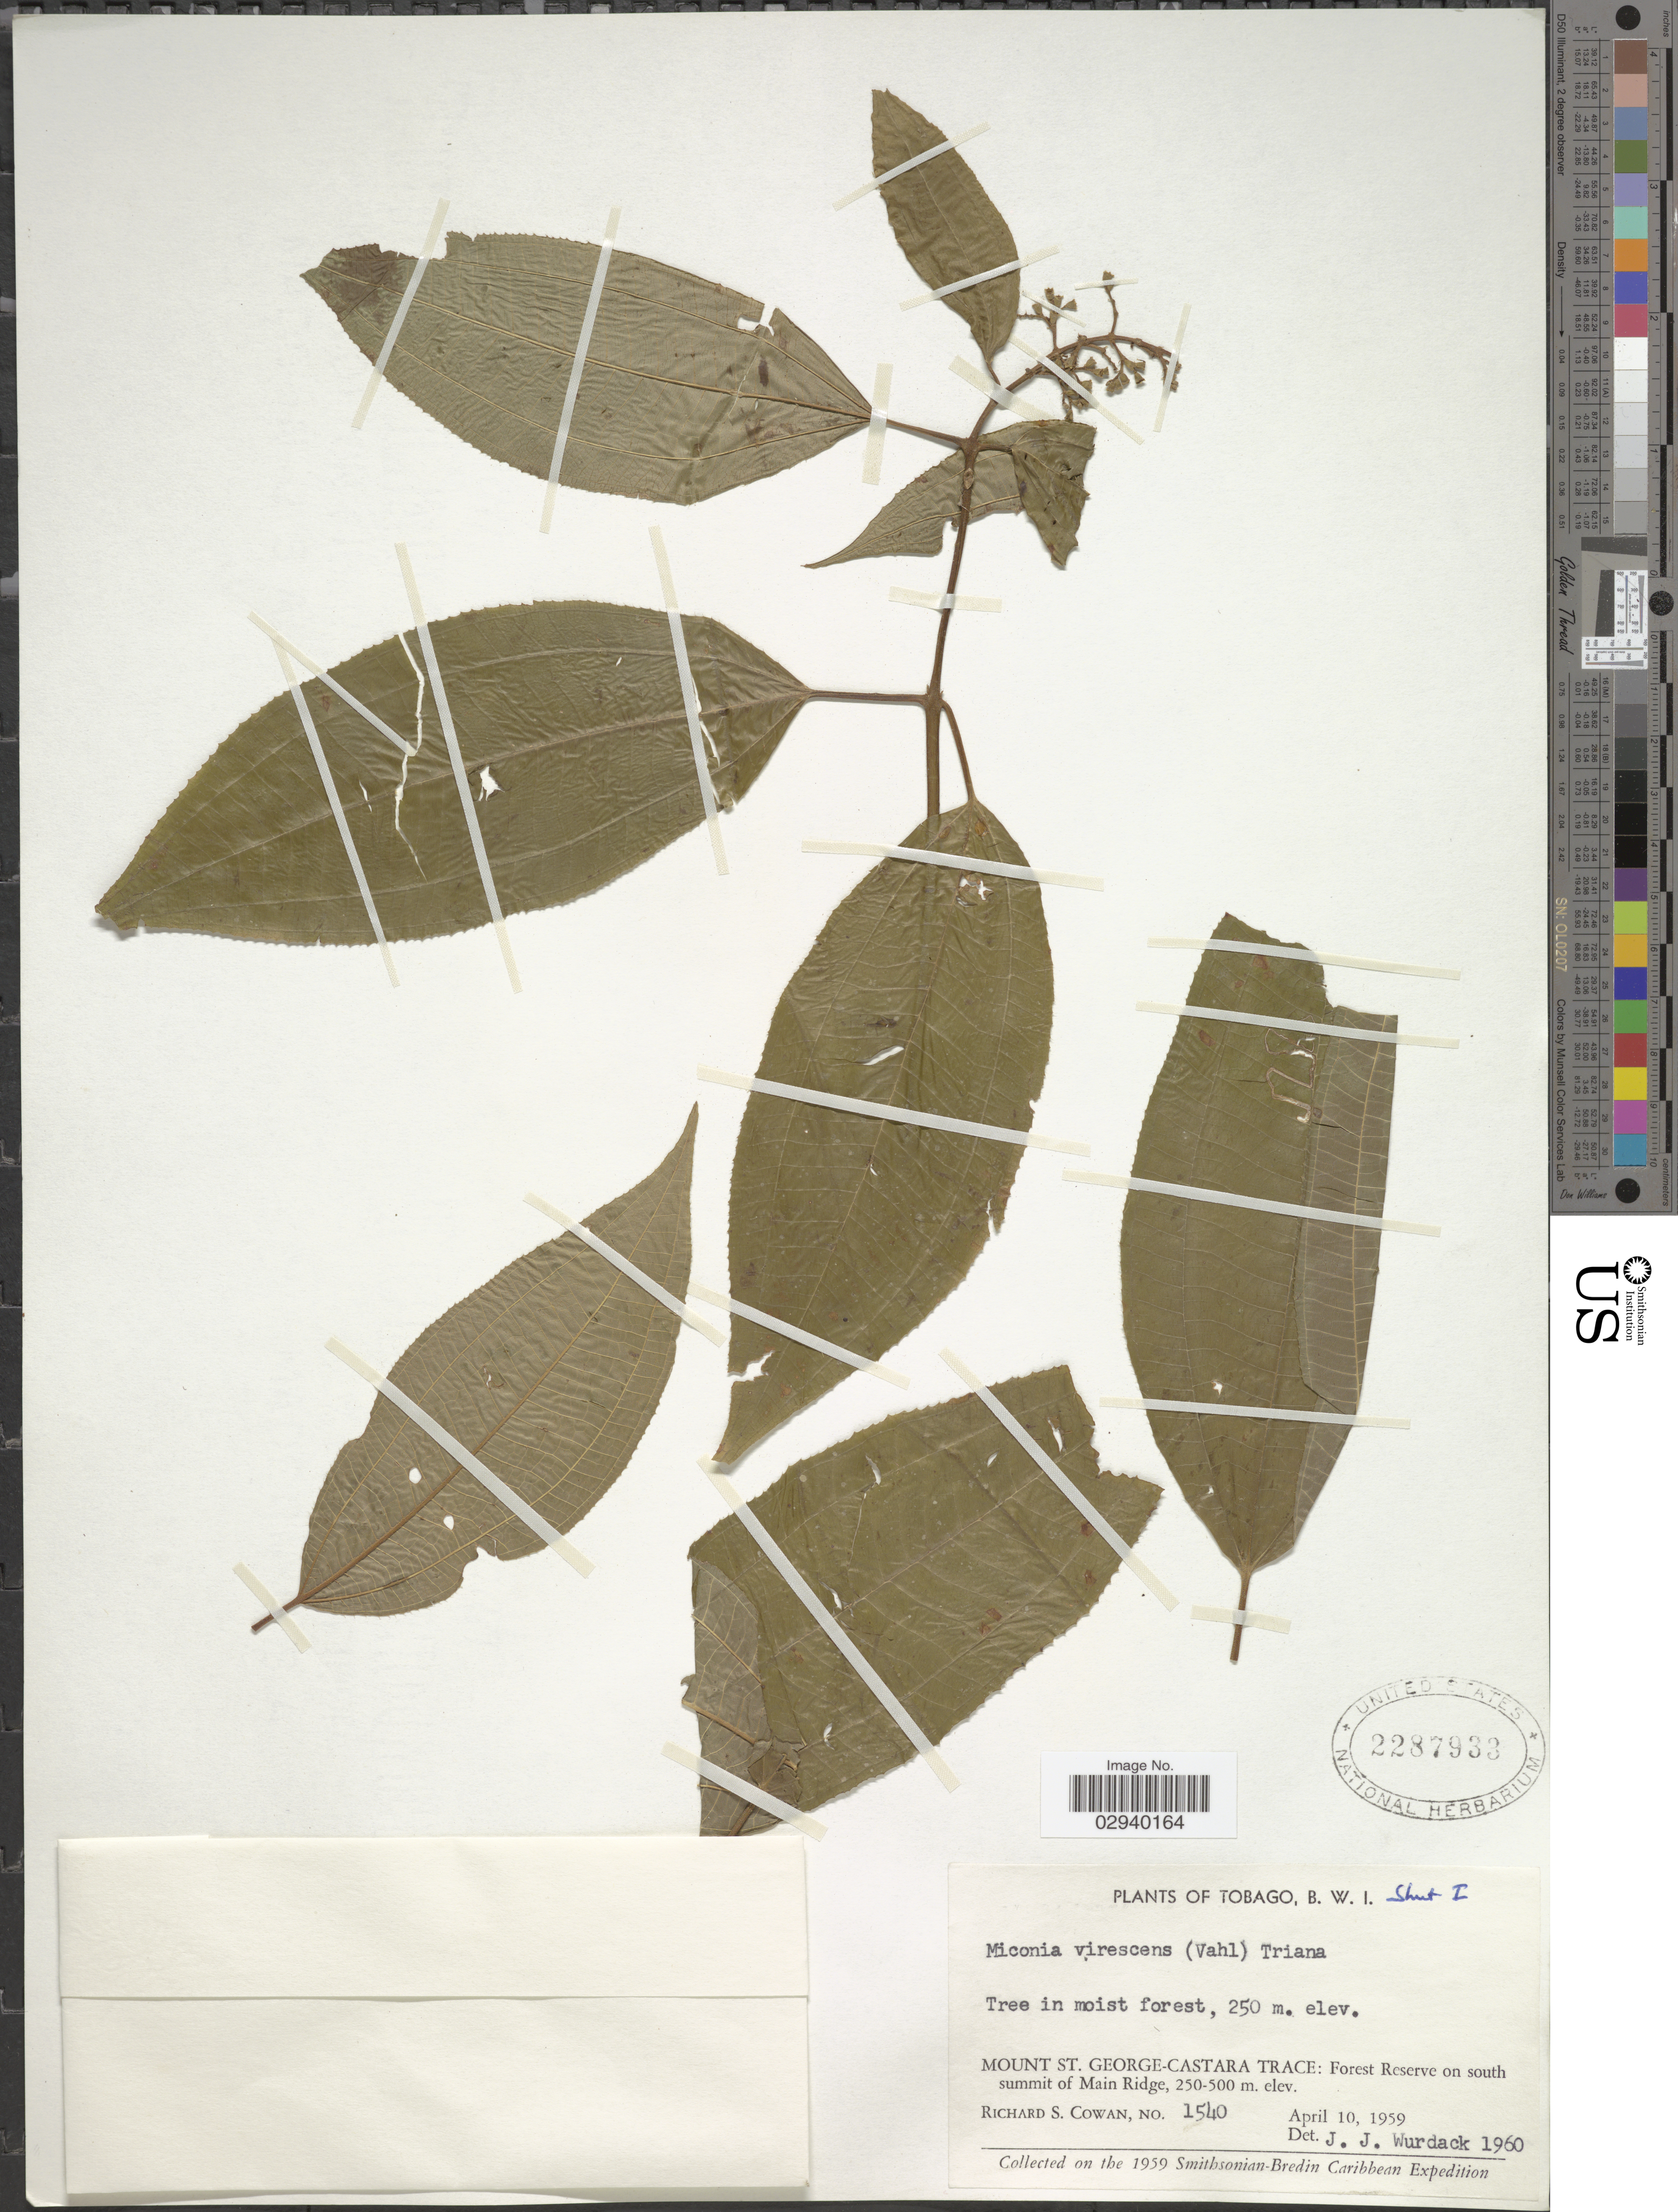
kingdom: Plantae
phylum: Tracheophyta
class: Magnoliopsida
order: Myrtales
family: Melastomataceae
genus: Miconia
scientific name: Miconia laevigata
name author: (L.) D. Don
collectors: R. S. Cowan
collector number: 1540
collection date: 1959-04-10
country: Trinidad and Tobago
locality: Tobago, B.W.I. Mount St. George-Castara Trace: Forest Reserve on south summit of Main Ridge.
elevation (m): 250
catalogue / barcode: US 2287933